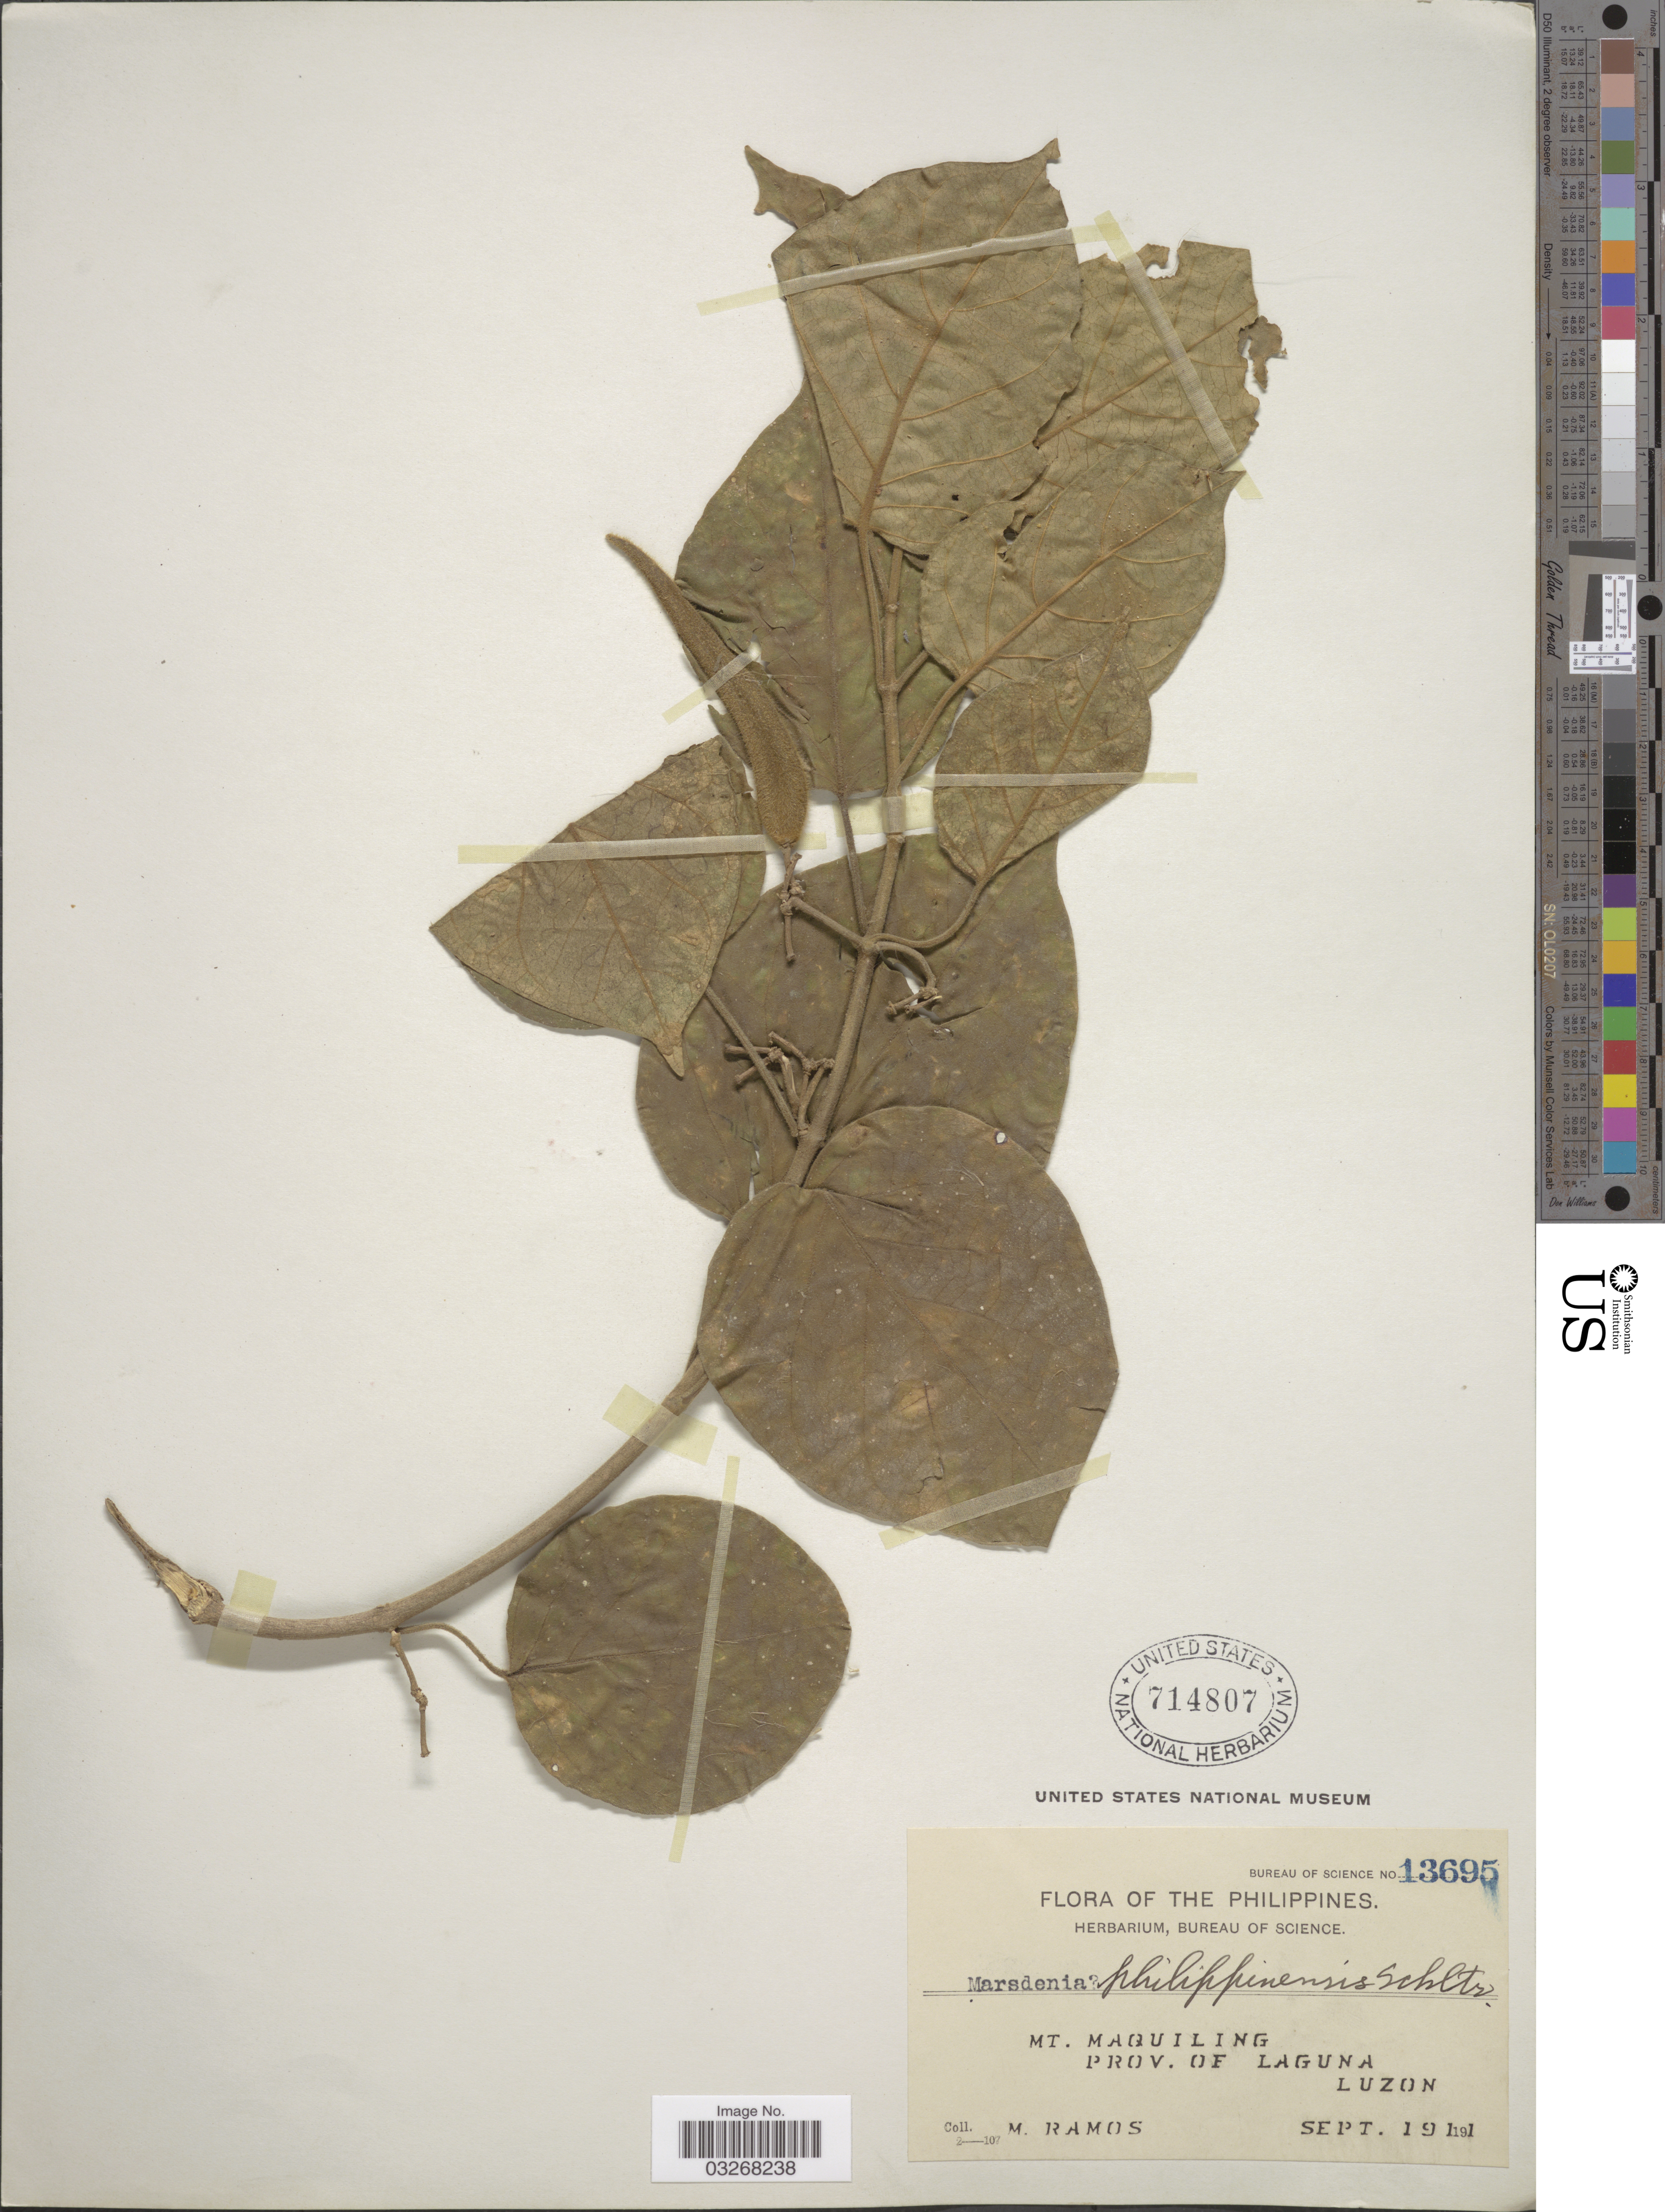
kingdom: Plantae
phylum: Tracheophyta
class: Magnoliopsida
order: Gentianales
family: Apocynaceae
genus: Marsdenia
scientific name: Marsdenia philippinensis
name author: Schltr.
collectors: M. Ramos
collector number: Bureau of Science 13695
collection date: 1911-09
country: Philippines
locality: Mt. Maquiling. Prov. of Laguna. Luzon.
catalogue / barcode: US 714807